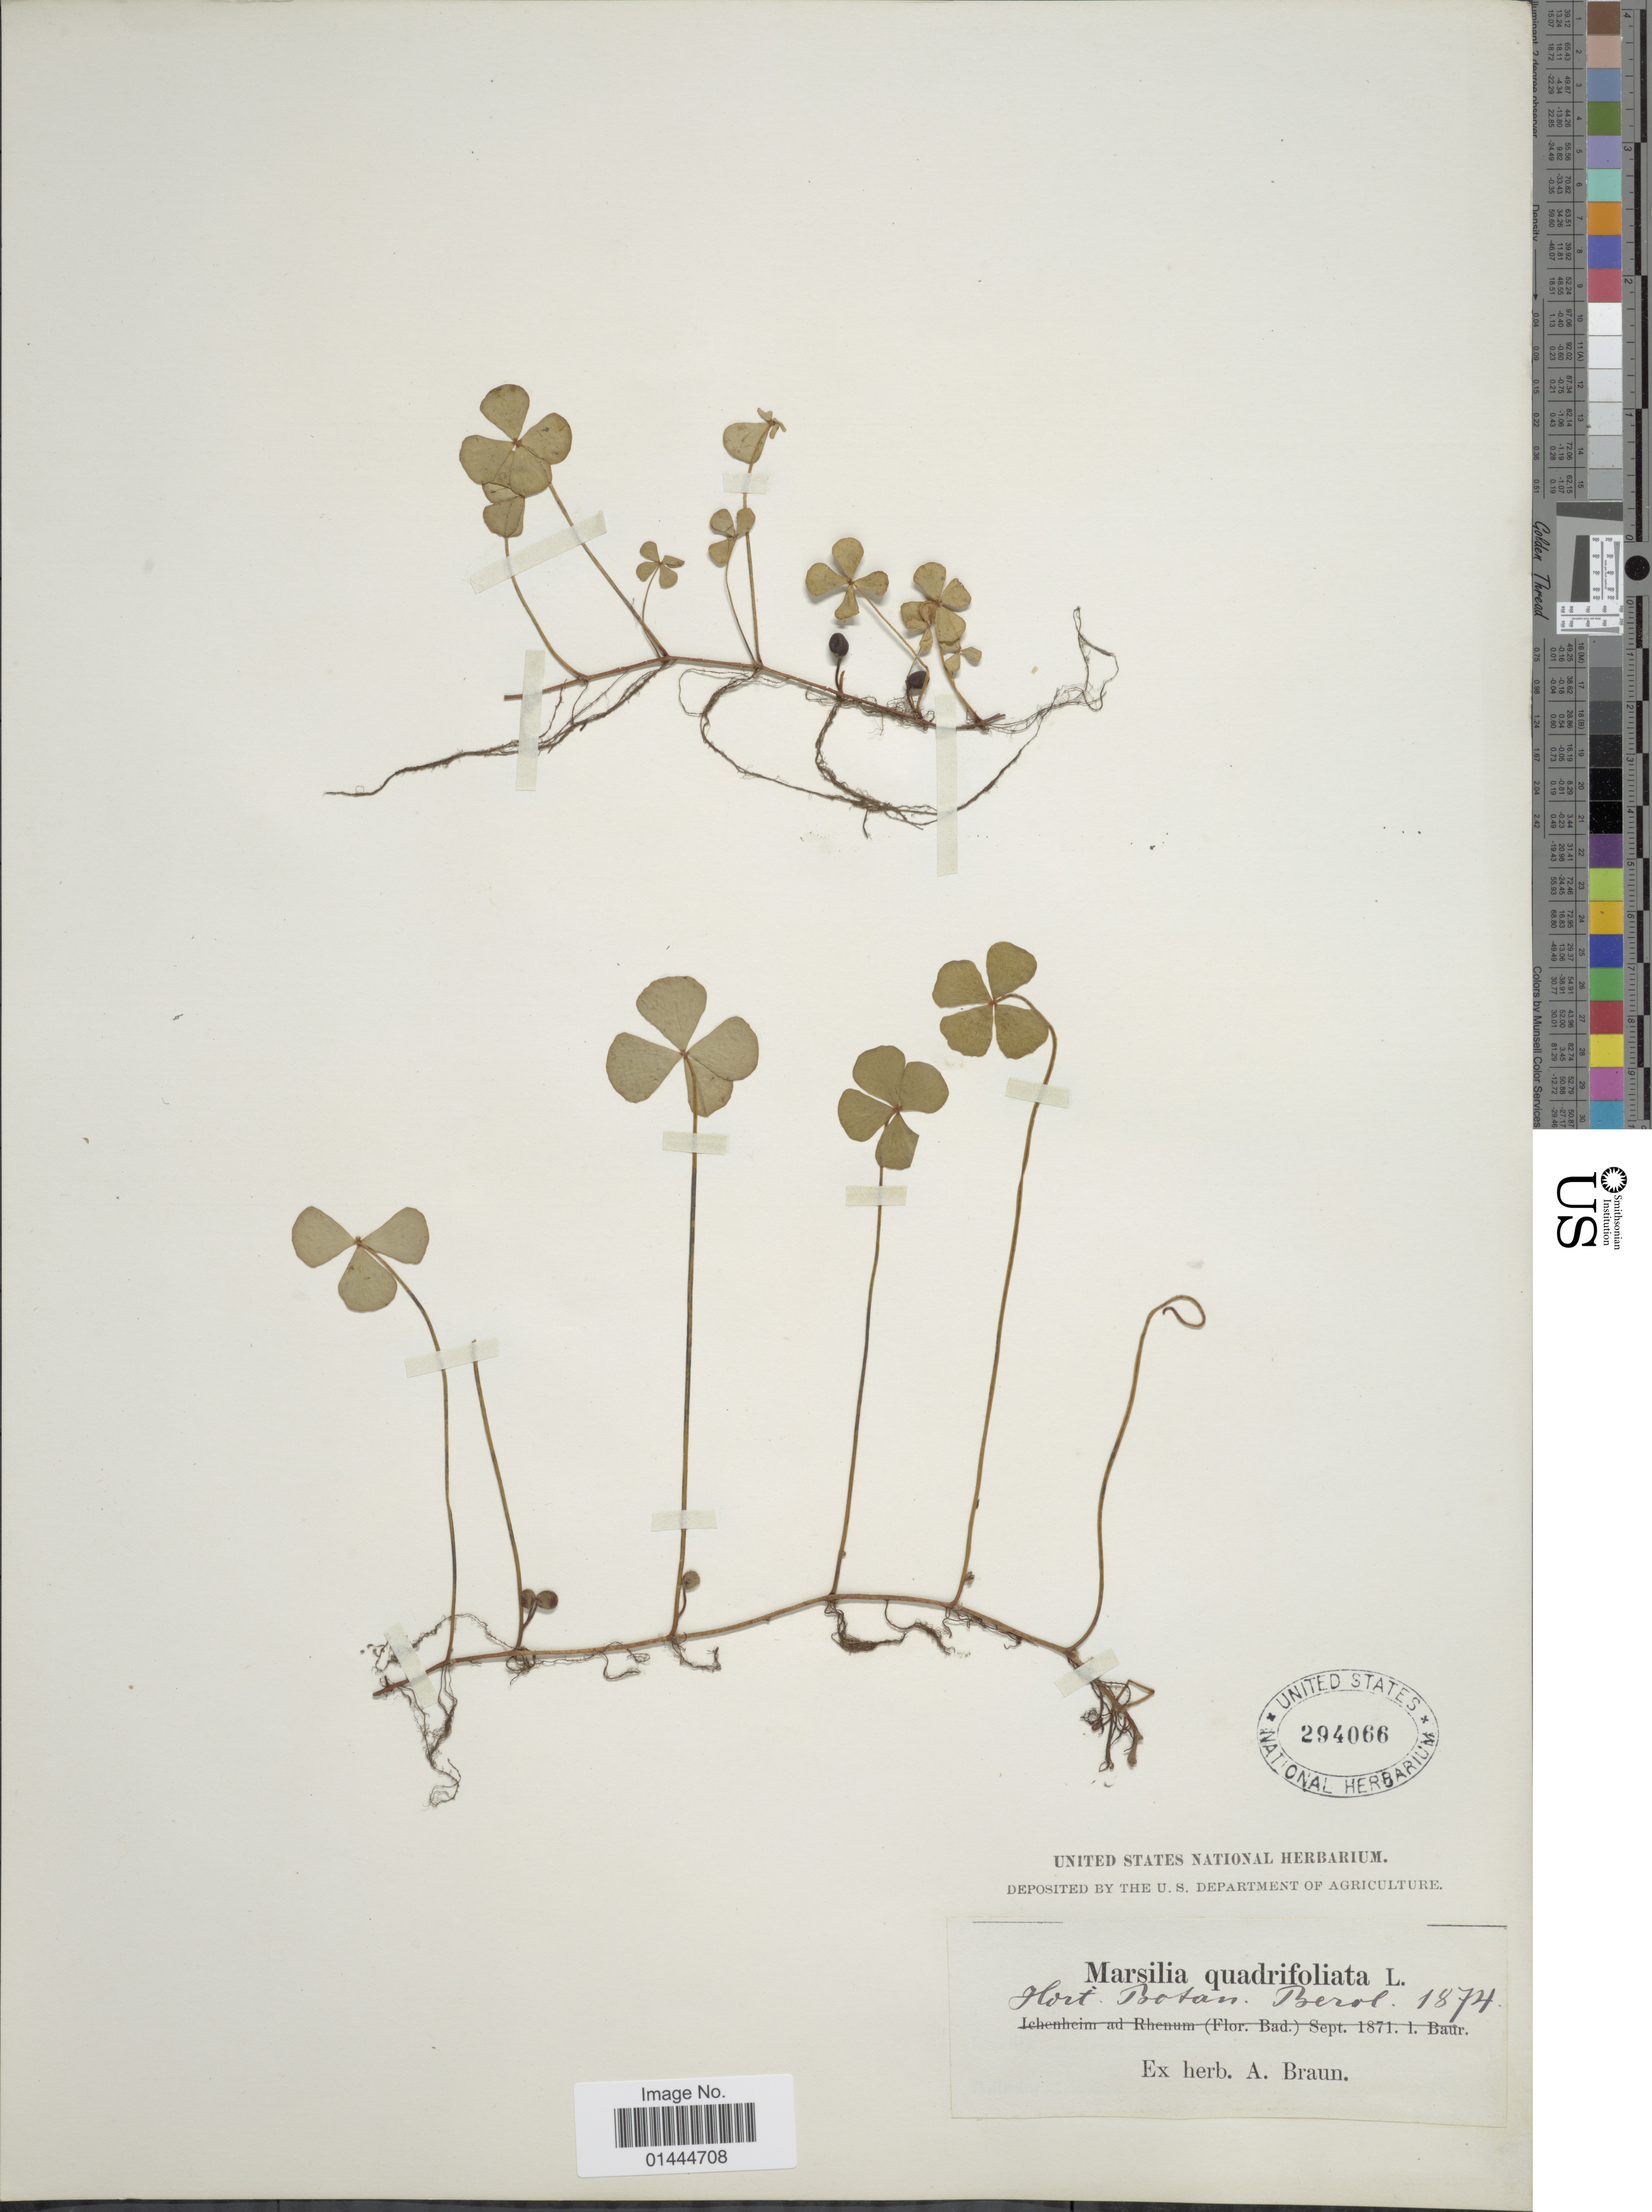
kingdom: Plantae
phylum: Tracheophyta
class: Polypodiopsida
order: Salviniales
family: Marsileaceae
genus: Marsilea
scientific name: Marsilea quadrifolia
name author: L.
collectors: ex herb. A. Braun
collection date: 1874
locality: Hort. Botan. Berol.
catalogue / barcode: US 294066